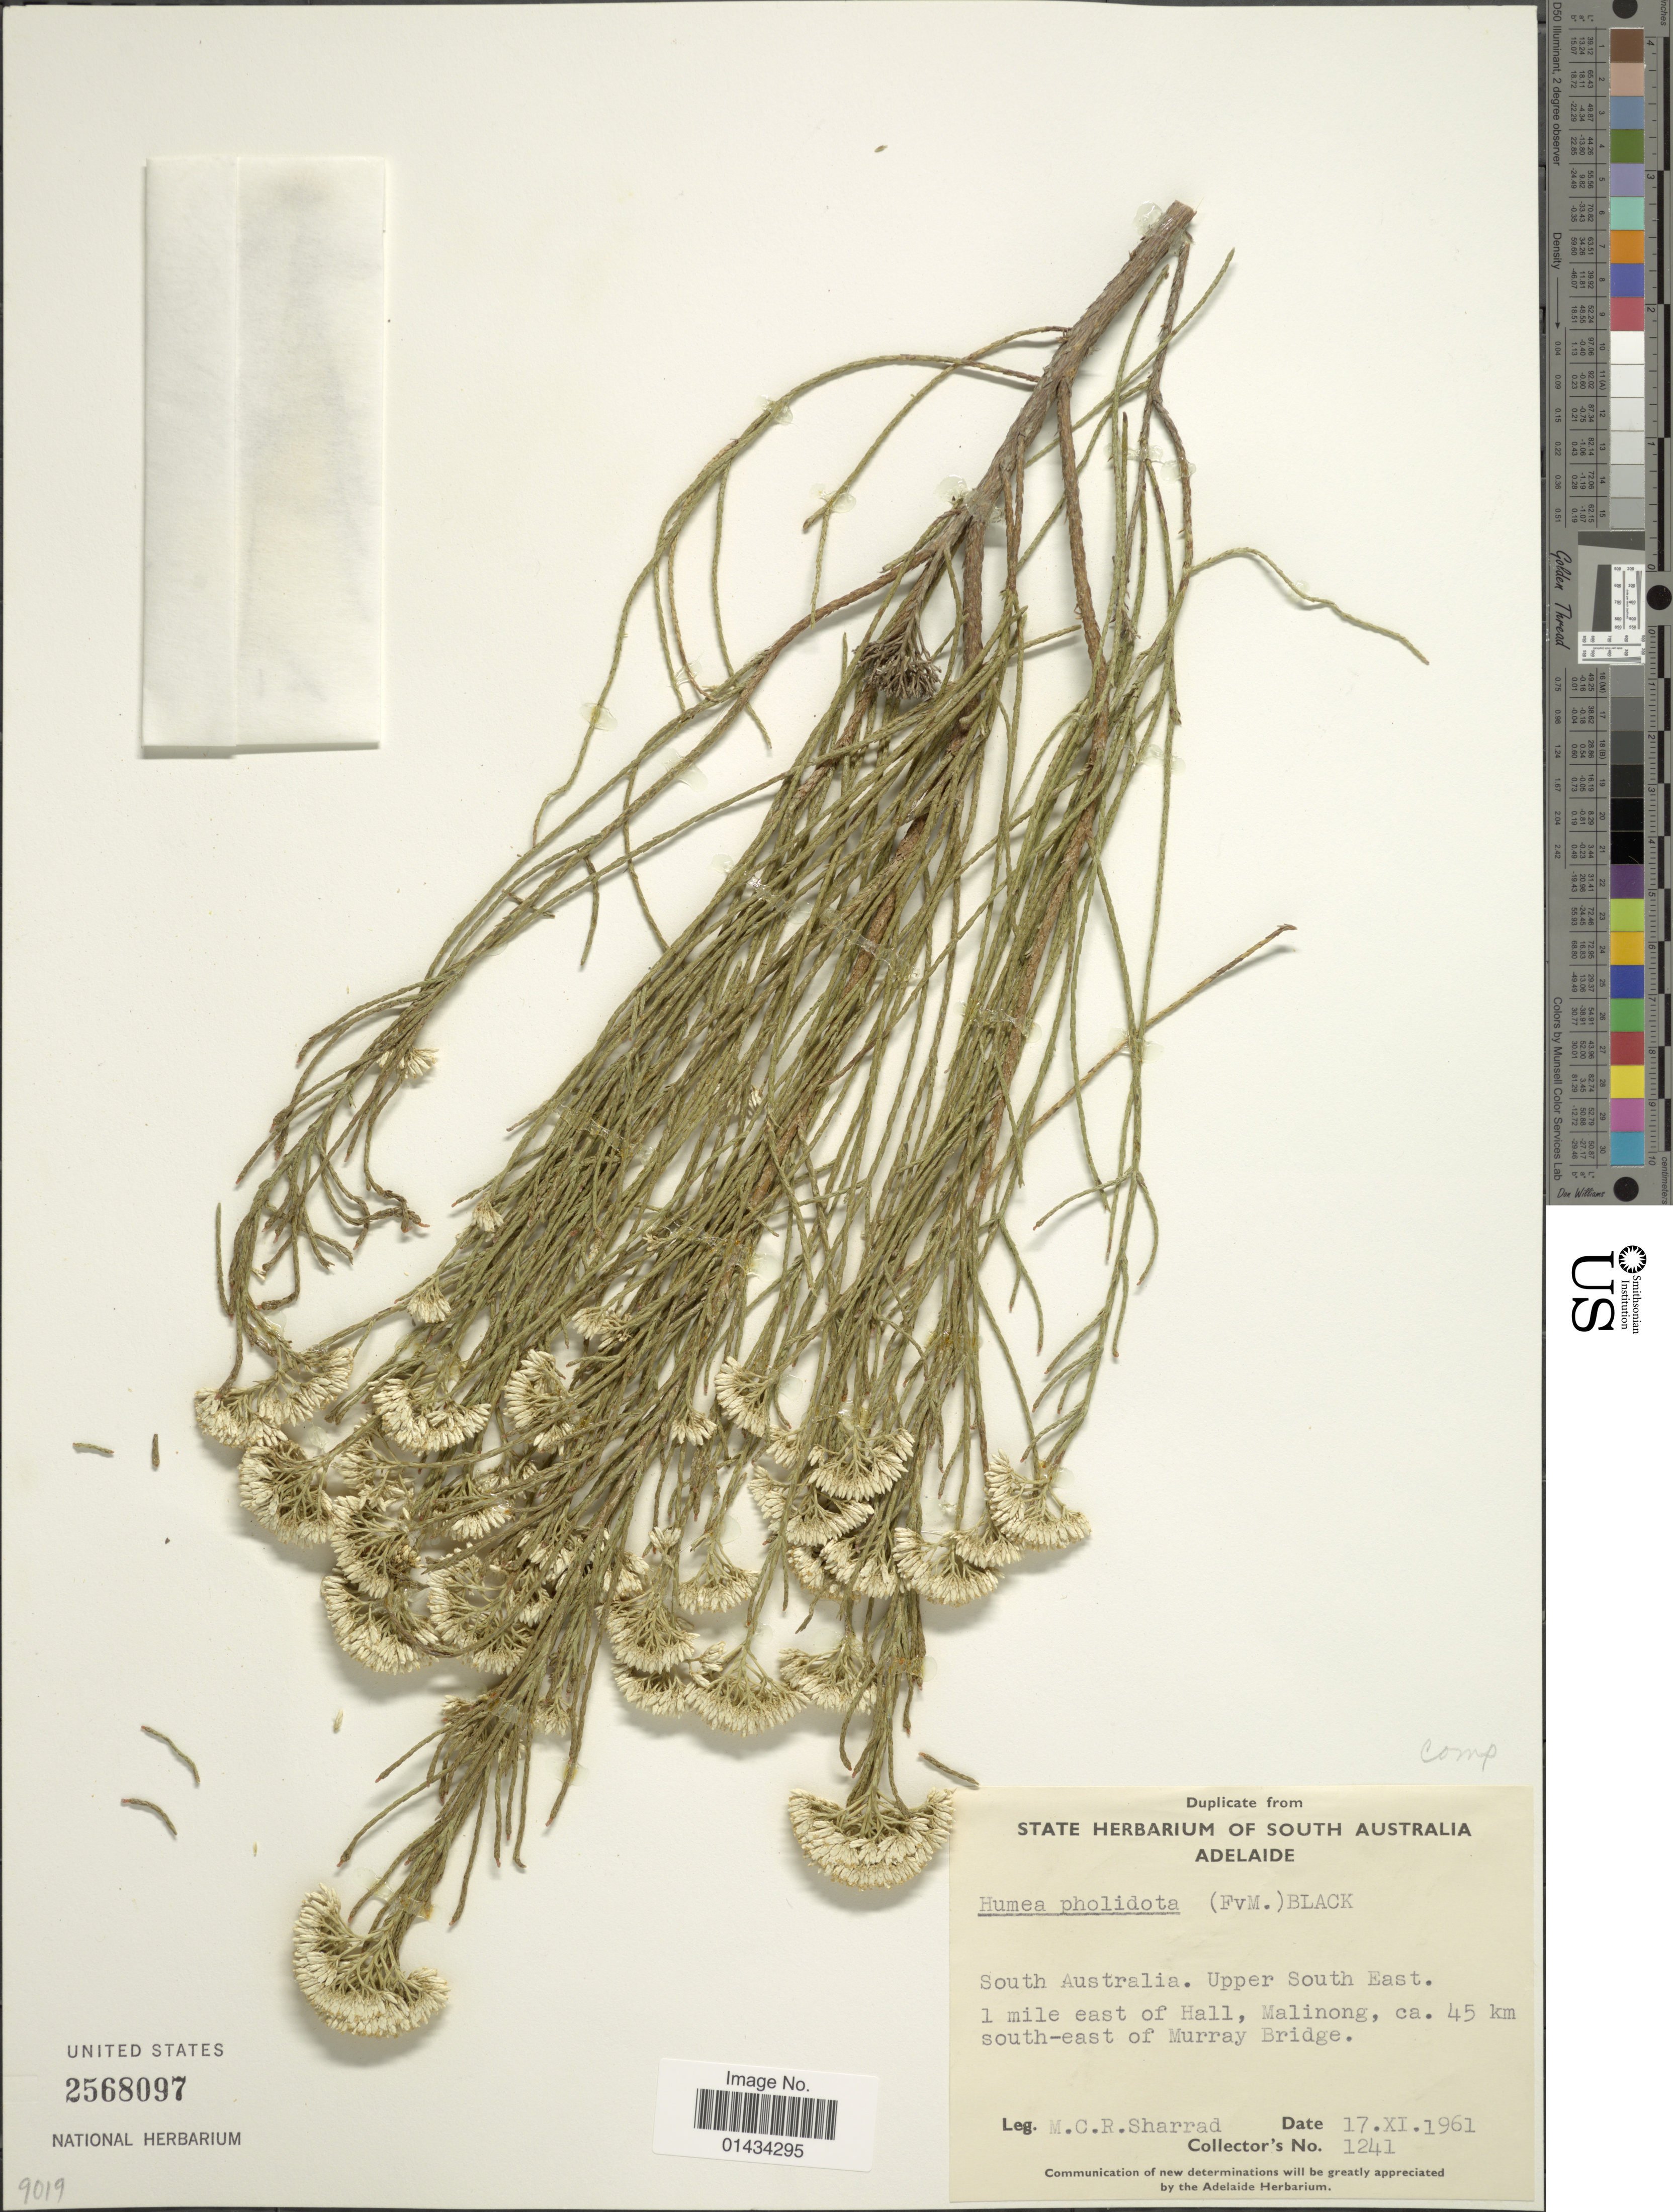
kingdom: Plantae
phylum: Tracheophyta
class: Magnoliopsida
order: Asterales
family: Asteraceae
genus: Haeckeria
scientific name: Haeckeria pholidota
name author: (F. Muell.) J.H. Willis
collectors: M. Sharrad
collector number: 1241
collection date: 1961-11-17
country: Australia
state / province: South Australia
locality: Upper South East, 1 mile east of Hall, Malinong, ca. 45 km south-east of Murray Bridge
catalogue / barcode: US 2568097